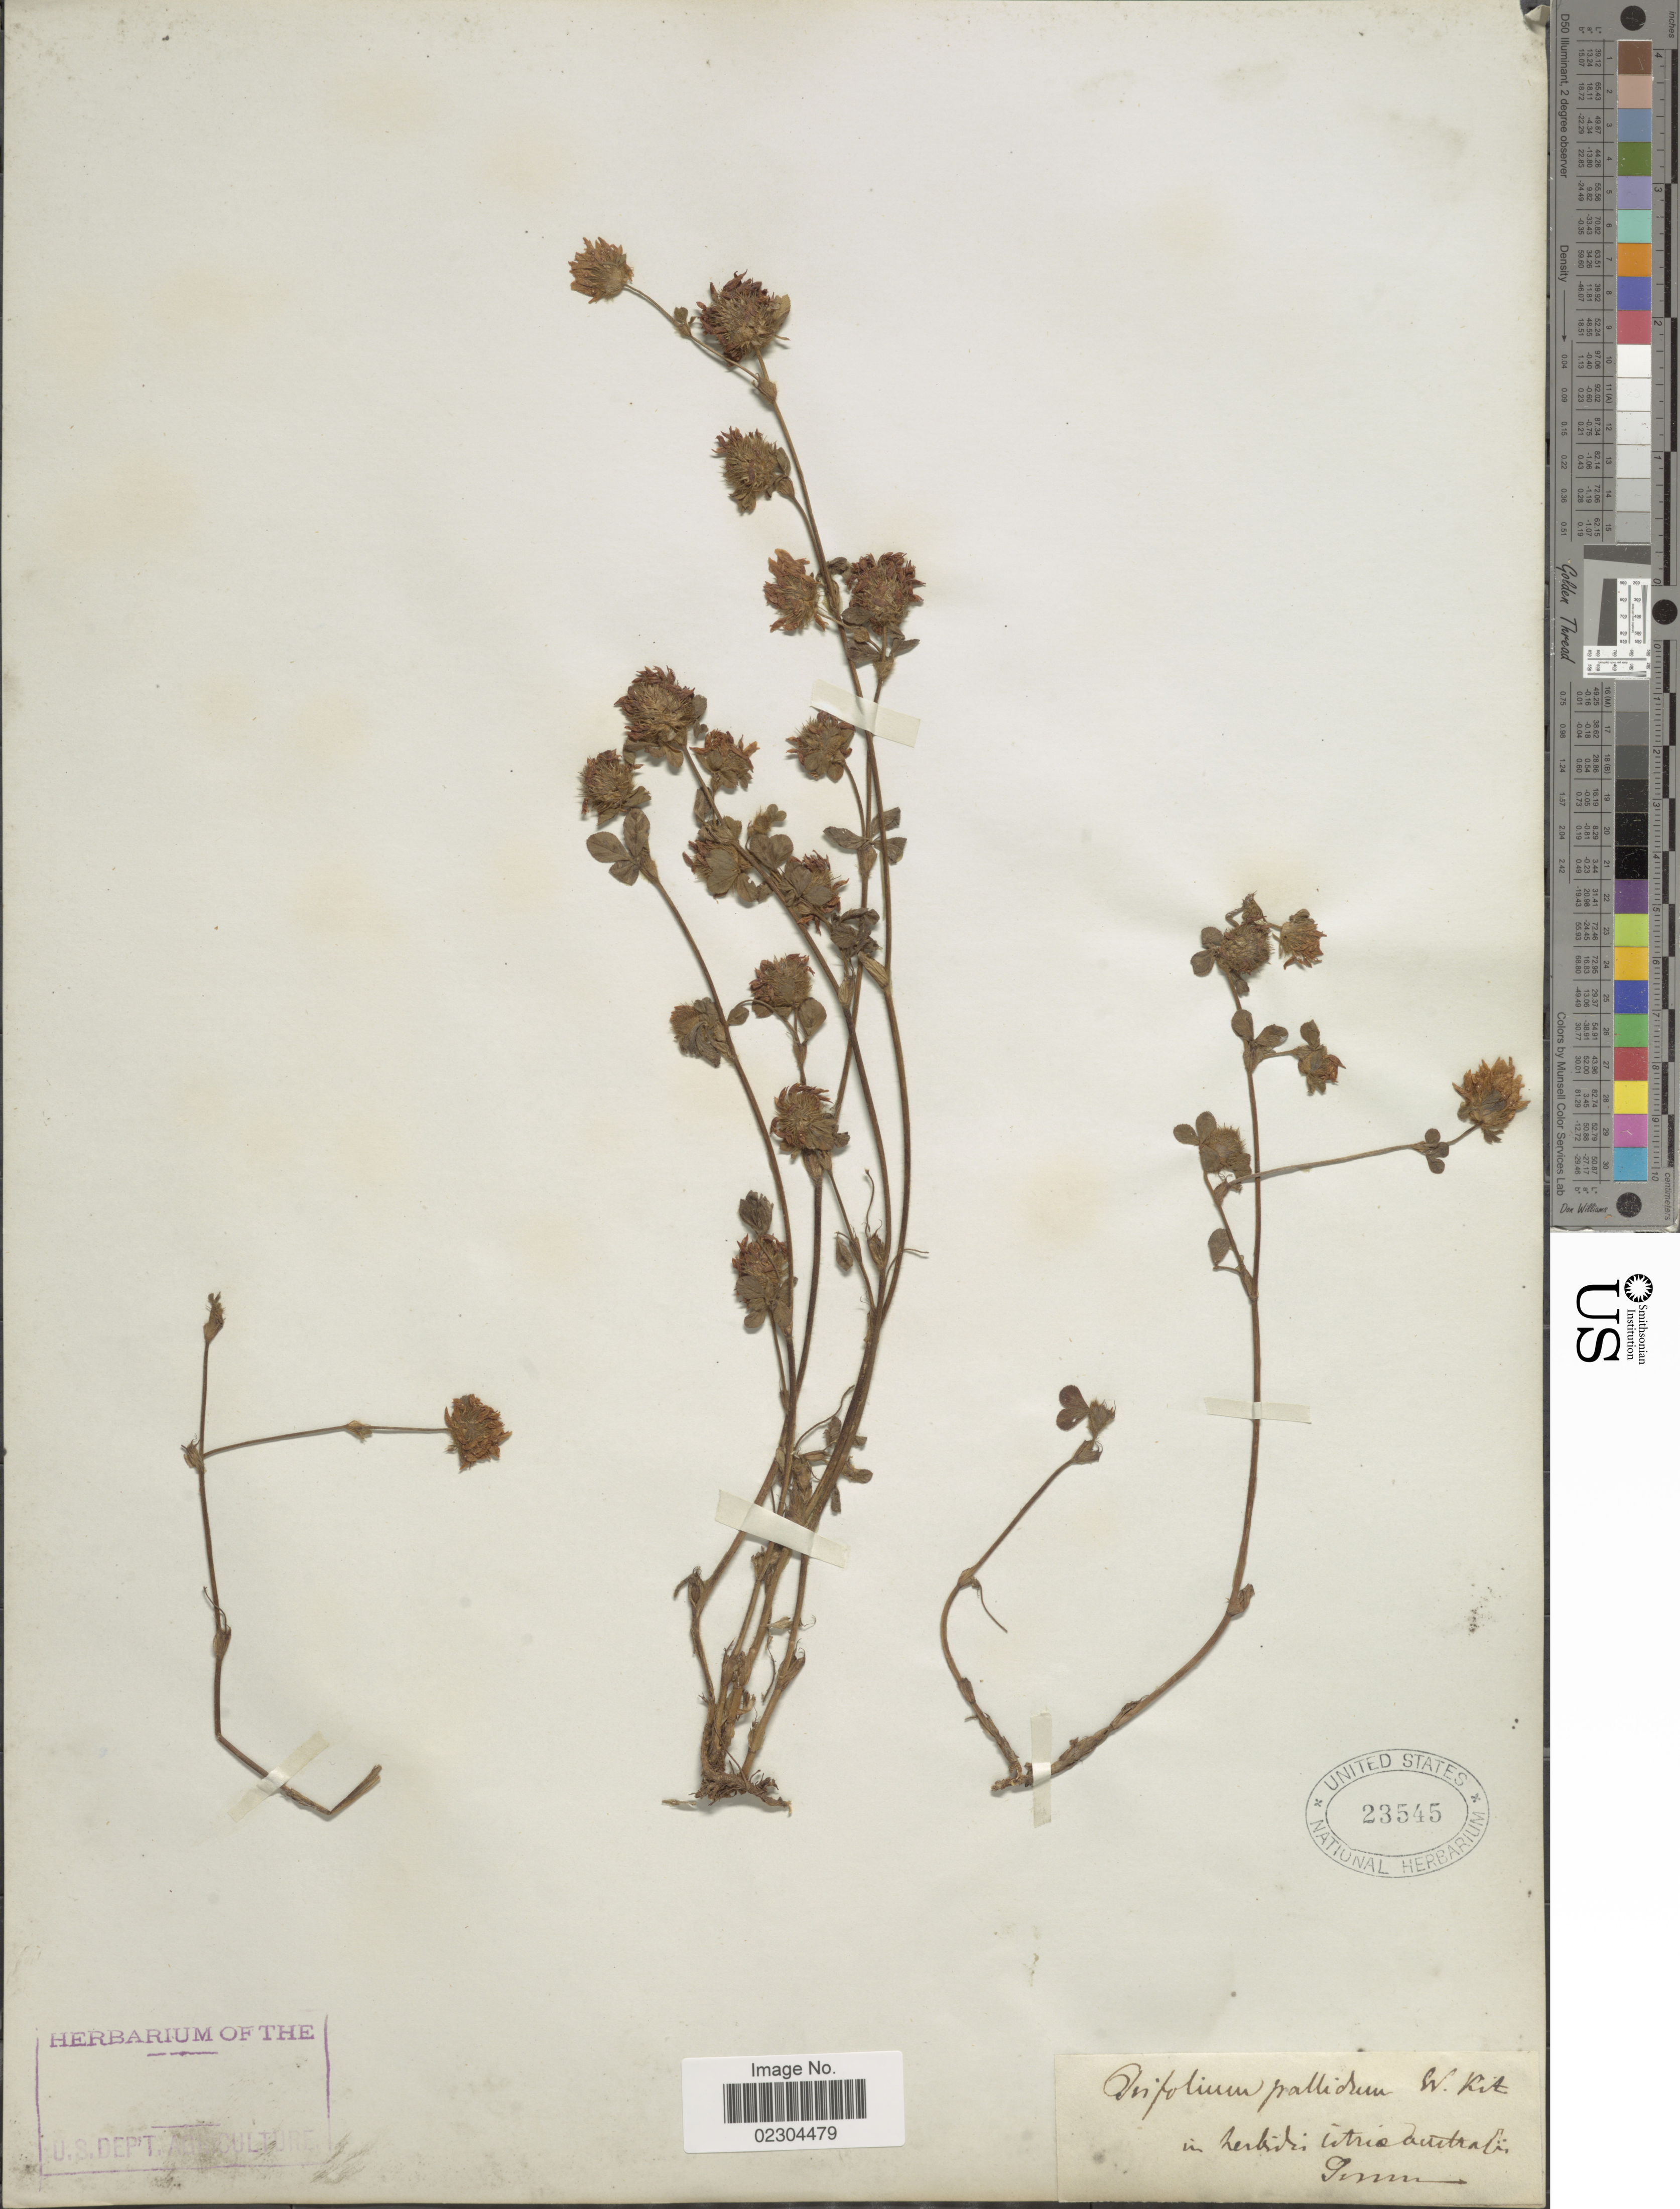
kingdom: Plantae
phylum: Tracheophyta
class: Magnoliopsida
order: Fabales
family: Fabaceae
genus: Trifolium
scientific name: Trifolium pallidum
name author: Waldst. & Kit.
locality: In herbidis inter australis Tenn [interpreted]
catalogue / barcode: US 23545